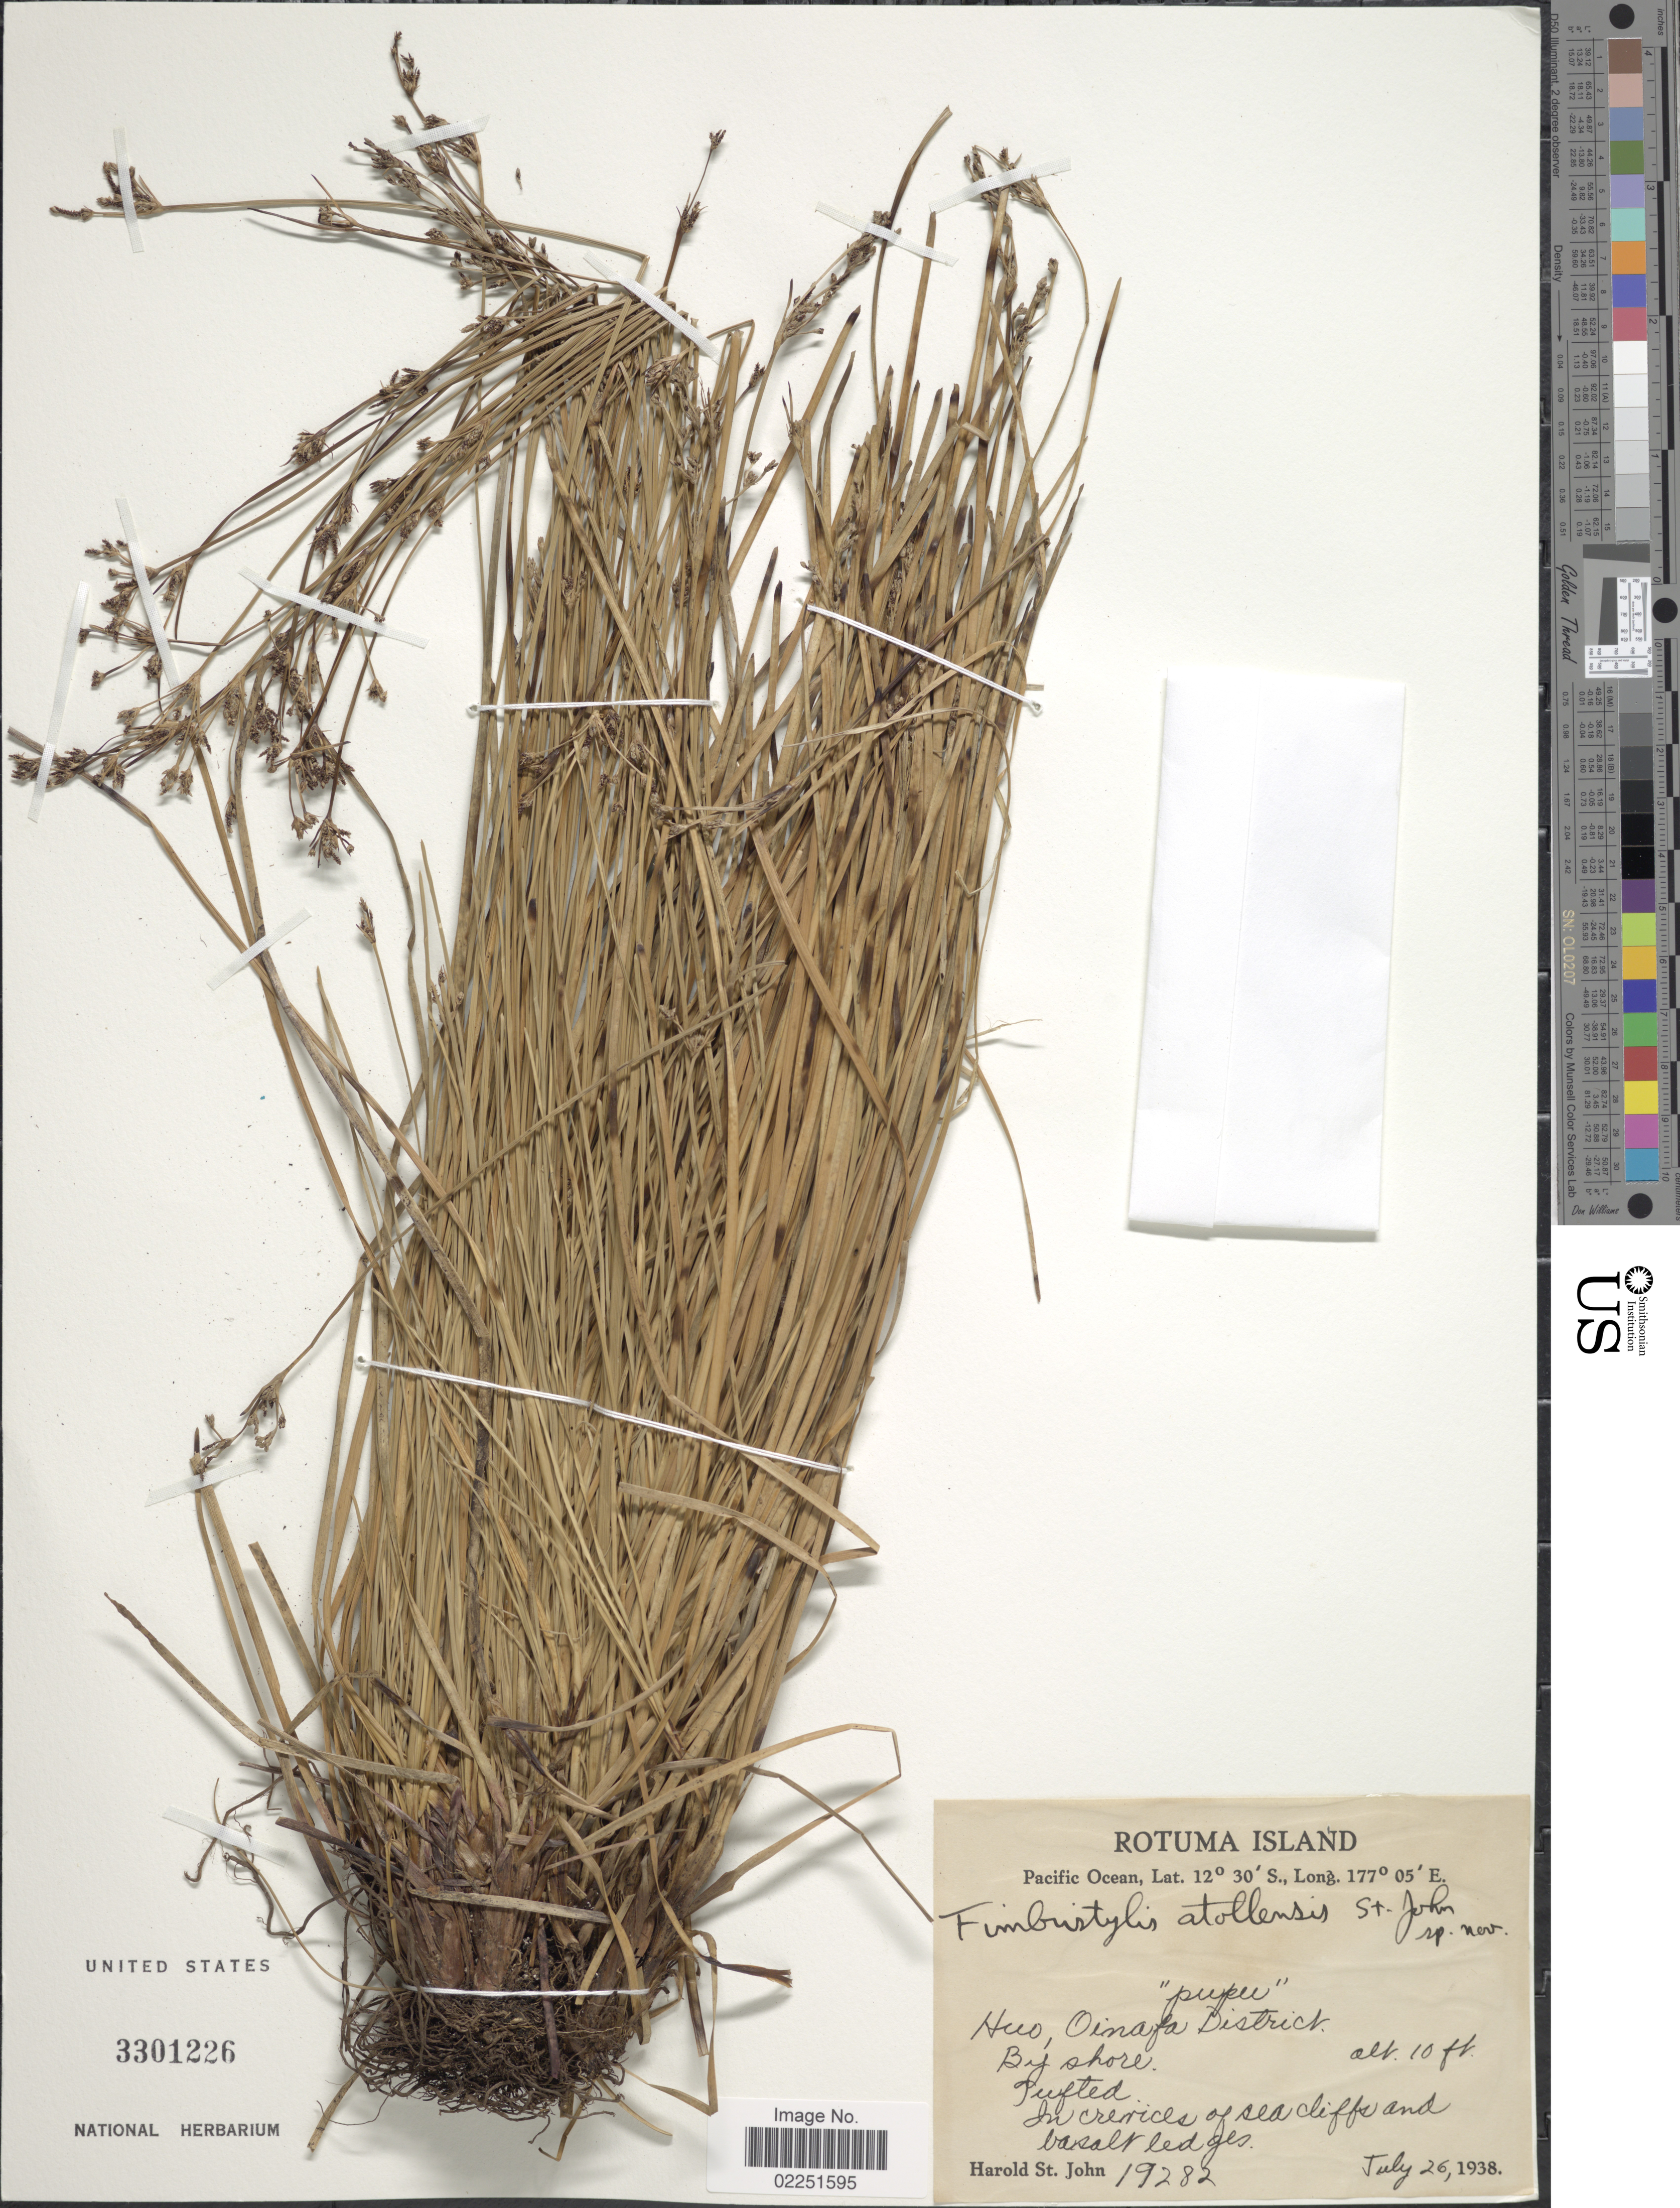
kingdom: Plantae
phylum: Tracheophyta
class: Liliopsida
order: Poales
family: Cyperaceae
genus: Fimbristylis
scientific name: Fimbristylis cymosa subsp. spathacea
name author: (Roth) T. Koyama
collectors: H. St. John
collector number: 19282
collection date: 1938-07-26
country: Fiji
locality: Rotuma Island. Huo, Oinafa District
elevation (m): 3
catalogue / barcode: US 3301226